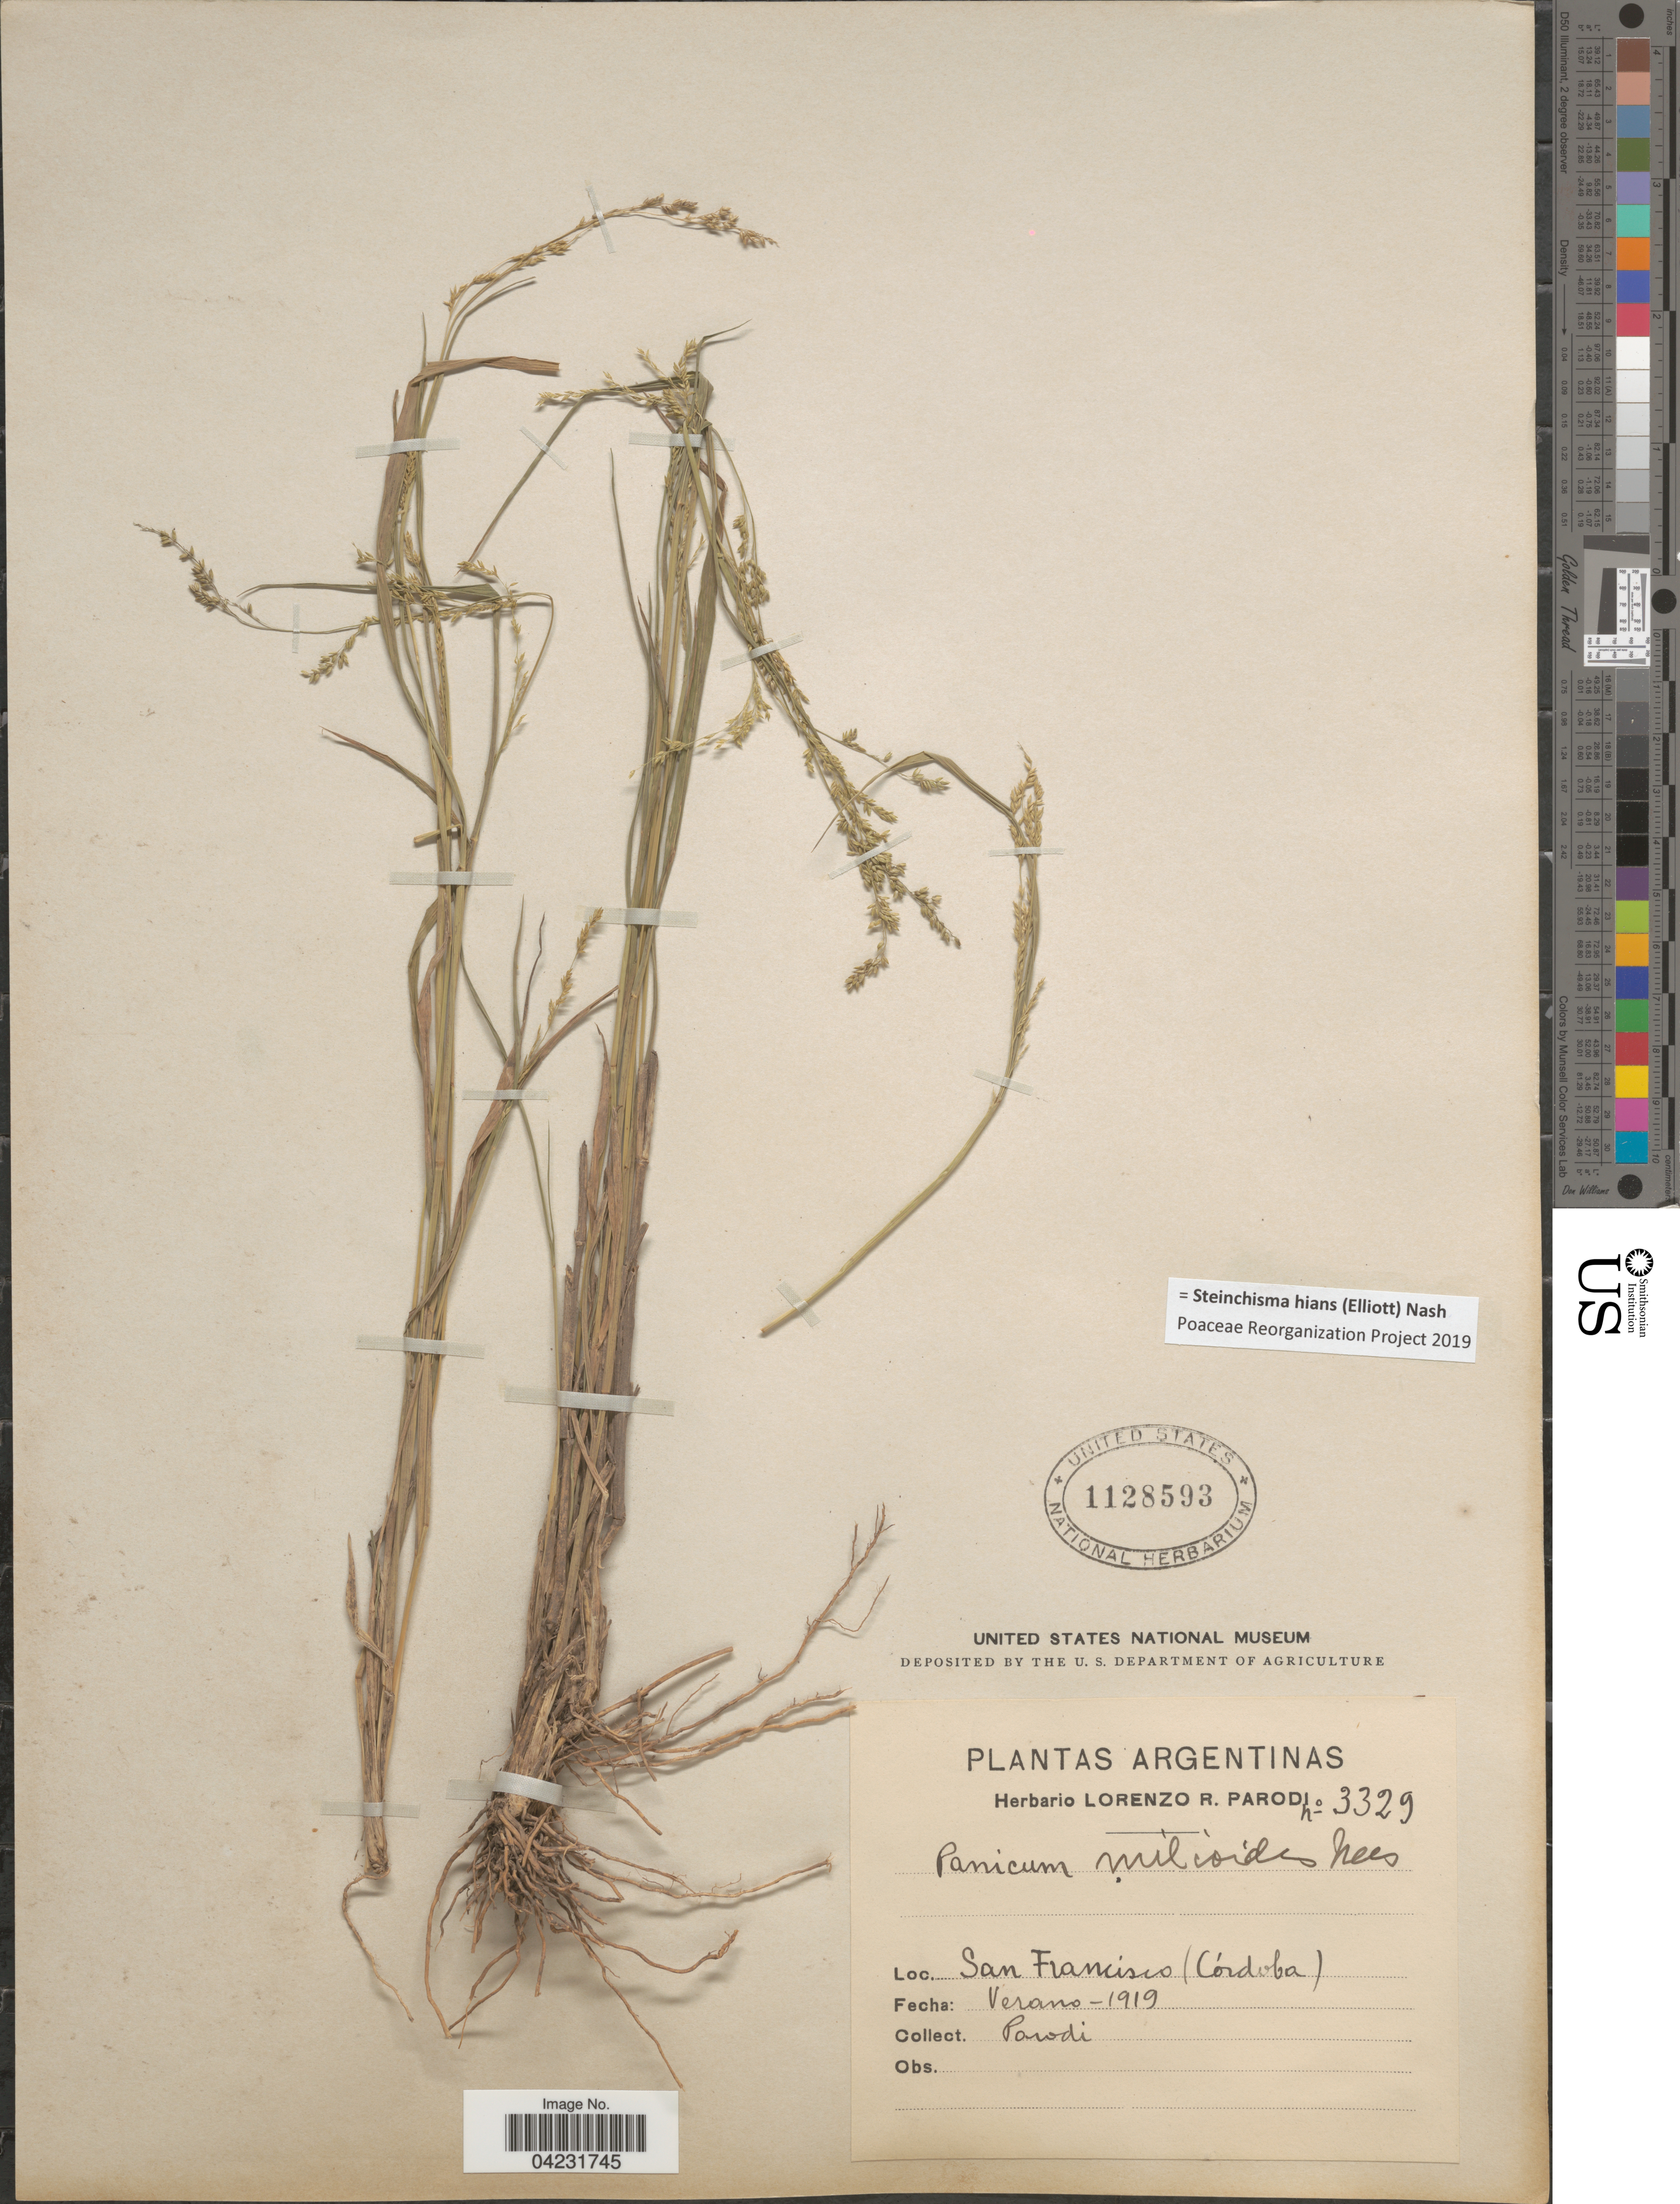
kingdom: Plantae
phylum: Tracheophyta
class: Liliopsida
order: Poales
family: Poaceae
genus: Steinchisma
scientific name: Steinchisma hians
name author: (Elliott) Nash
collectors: L. R. Parodi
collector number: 3329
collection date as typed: Verano - 1919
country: Argentina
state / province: Cordoba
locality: San Francisco (Córdoba).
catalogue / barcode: US 1128593